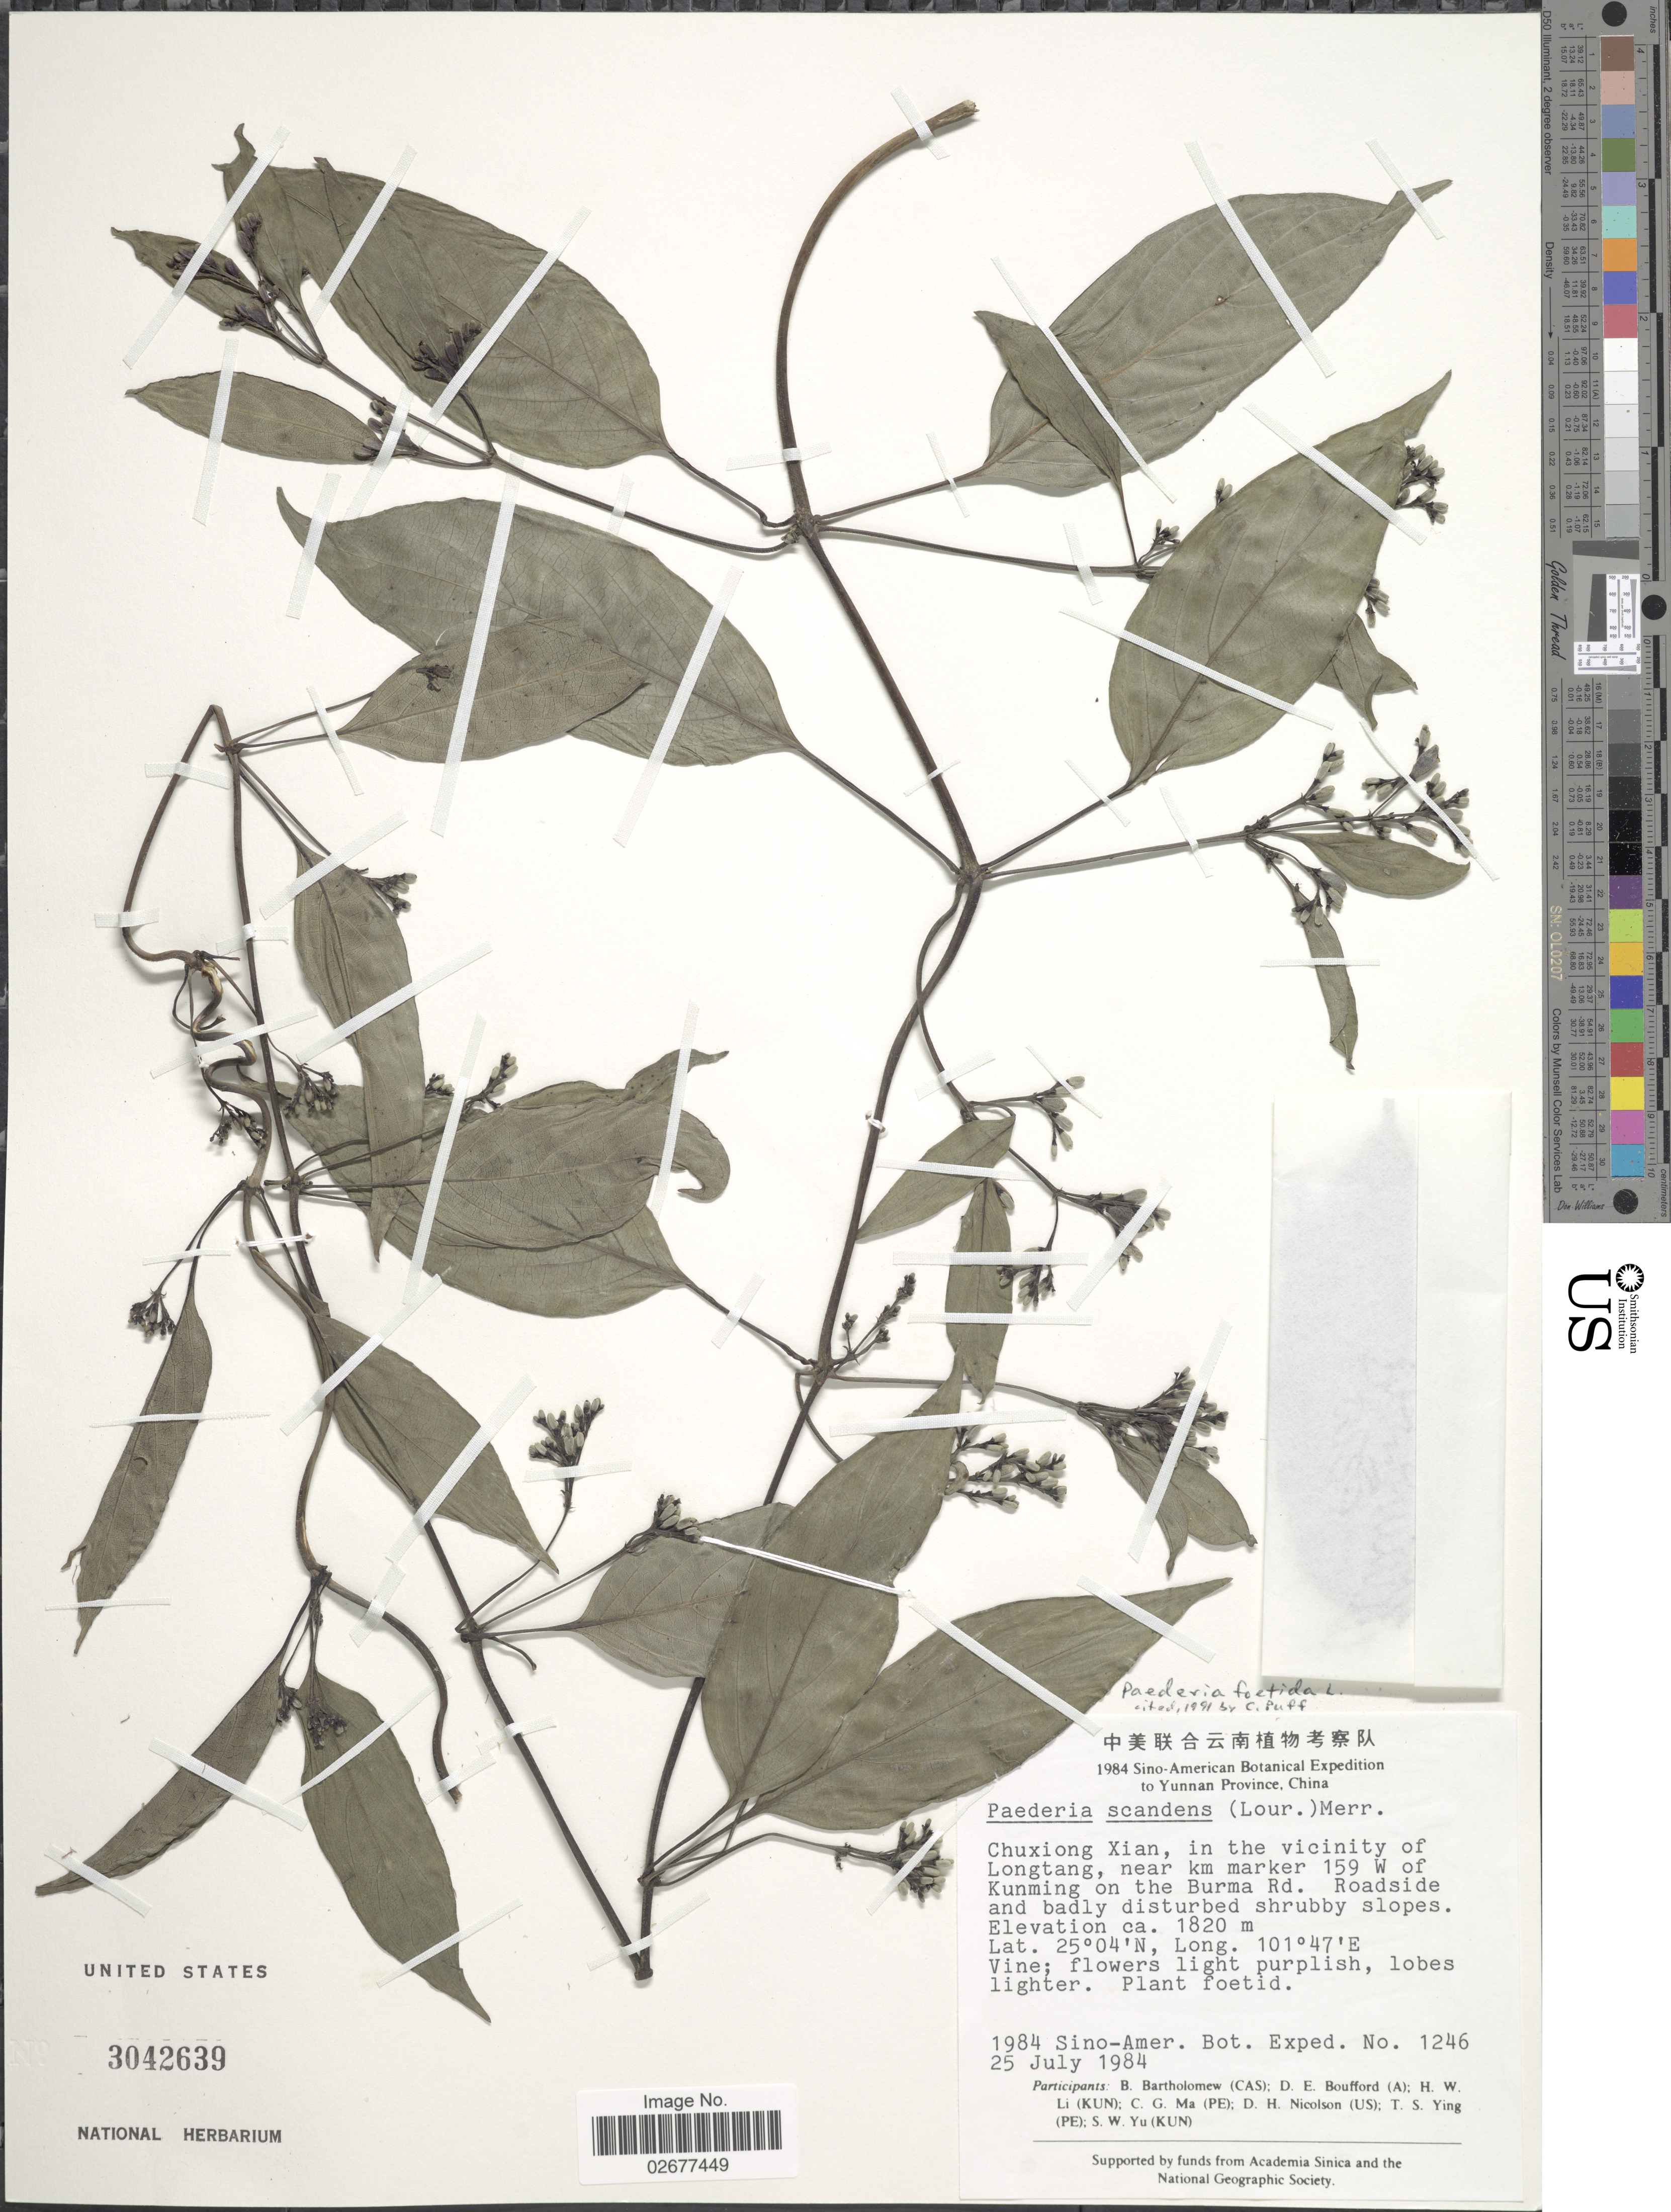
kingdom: Plantae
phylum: Tracheophyta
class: Magnoliopsida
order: Gentianales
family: Rubiaceae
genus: Paederia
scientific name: Paederia foetida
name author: L.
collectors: Sino-Amer. Bot. Exped. 1984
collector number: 1246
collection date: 1984-07-25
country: China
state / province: Yunnan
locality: Chuxiong Xian, in the vicinity of Longtang, near km marker 159 W of Kunming on the Burma Rd.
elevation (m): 1820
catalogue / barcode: US 3042639